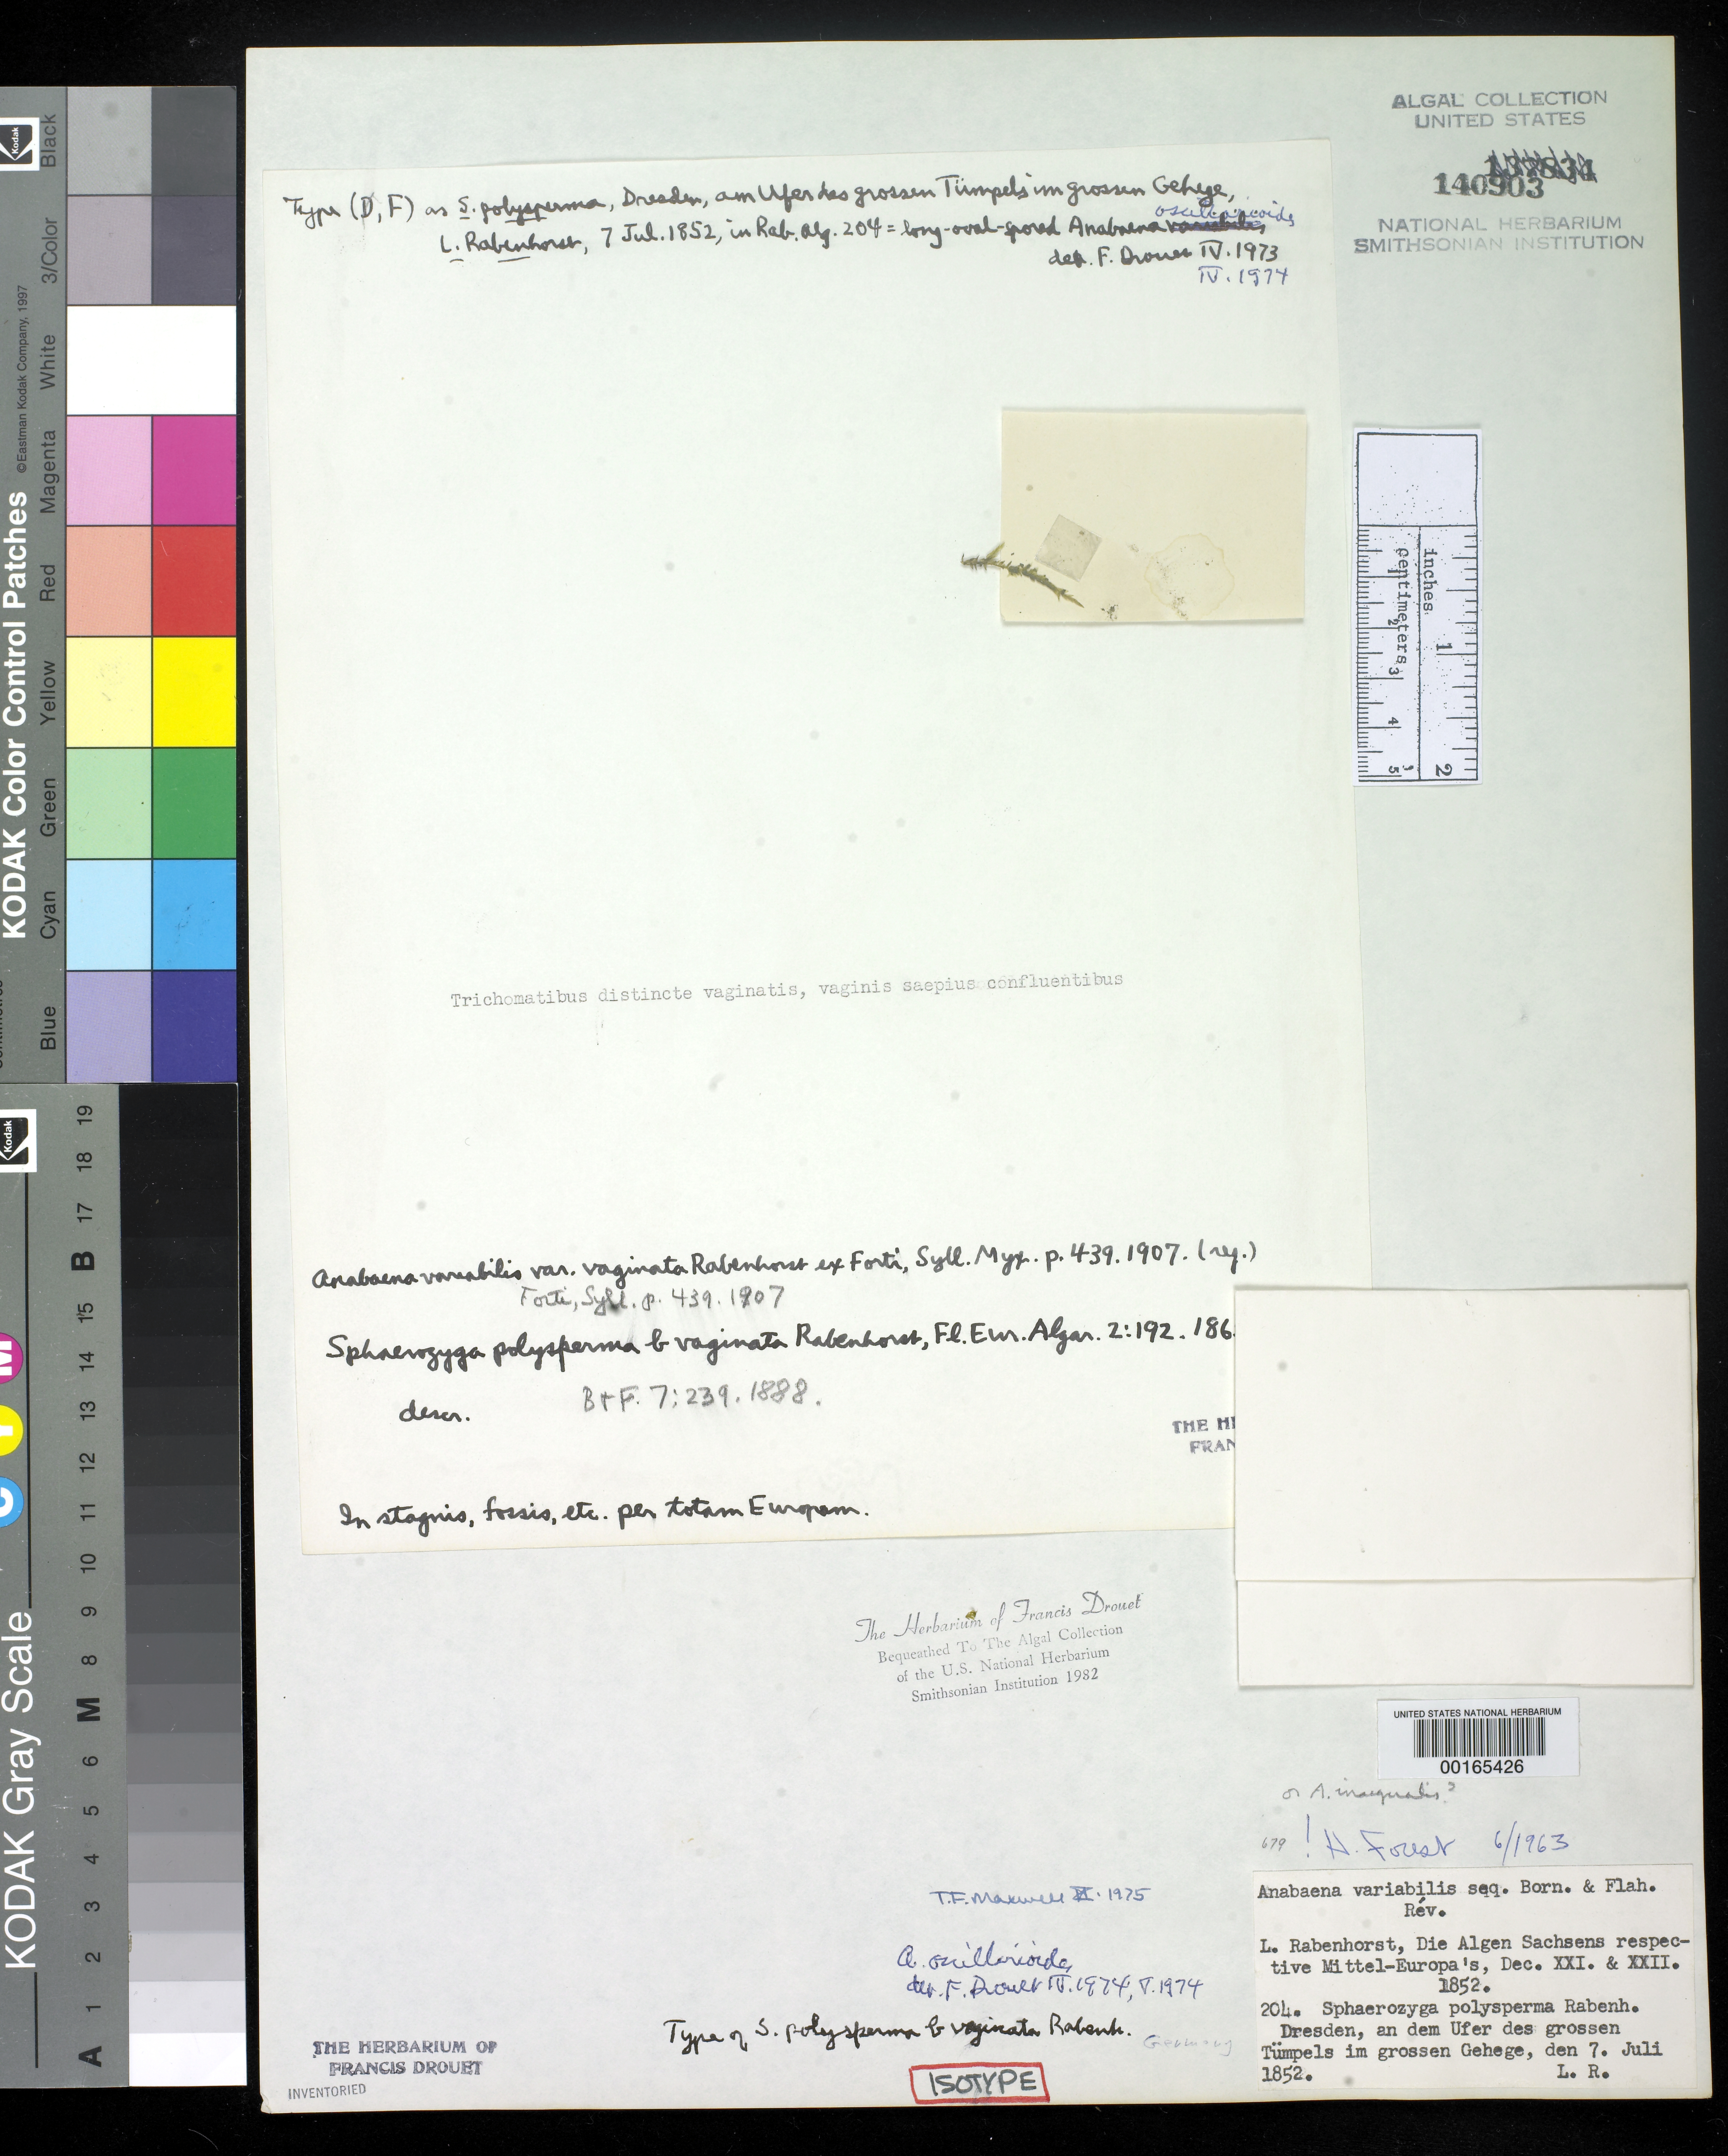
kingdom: Bacteria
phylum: Cyanobacteria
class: Cyanobacteriia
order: Cyanobacteriales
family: Nostocaceae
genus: Sphaerozyga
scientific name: Sphaerozyga polysperma var. vaginata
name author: Rabenh.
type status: Isotype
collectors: G. L. Rabenhorst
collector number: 204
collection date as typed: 07 Jul 1852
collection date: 1852-07-07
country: Germany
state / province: Sachsen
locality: Dresden.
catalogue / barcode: US 140903